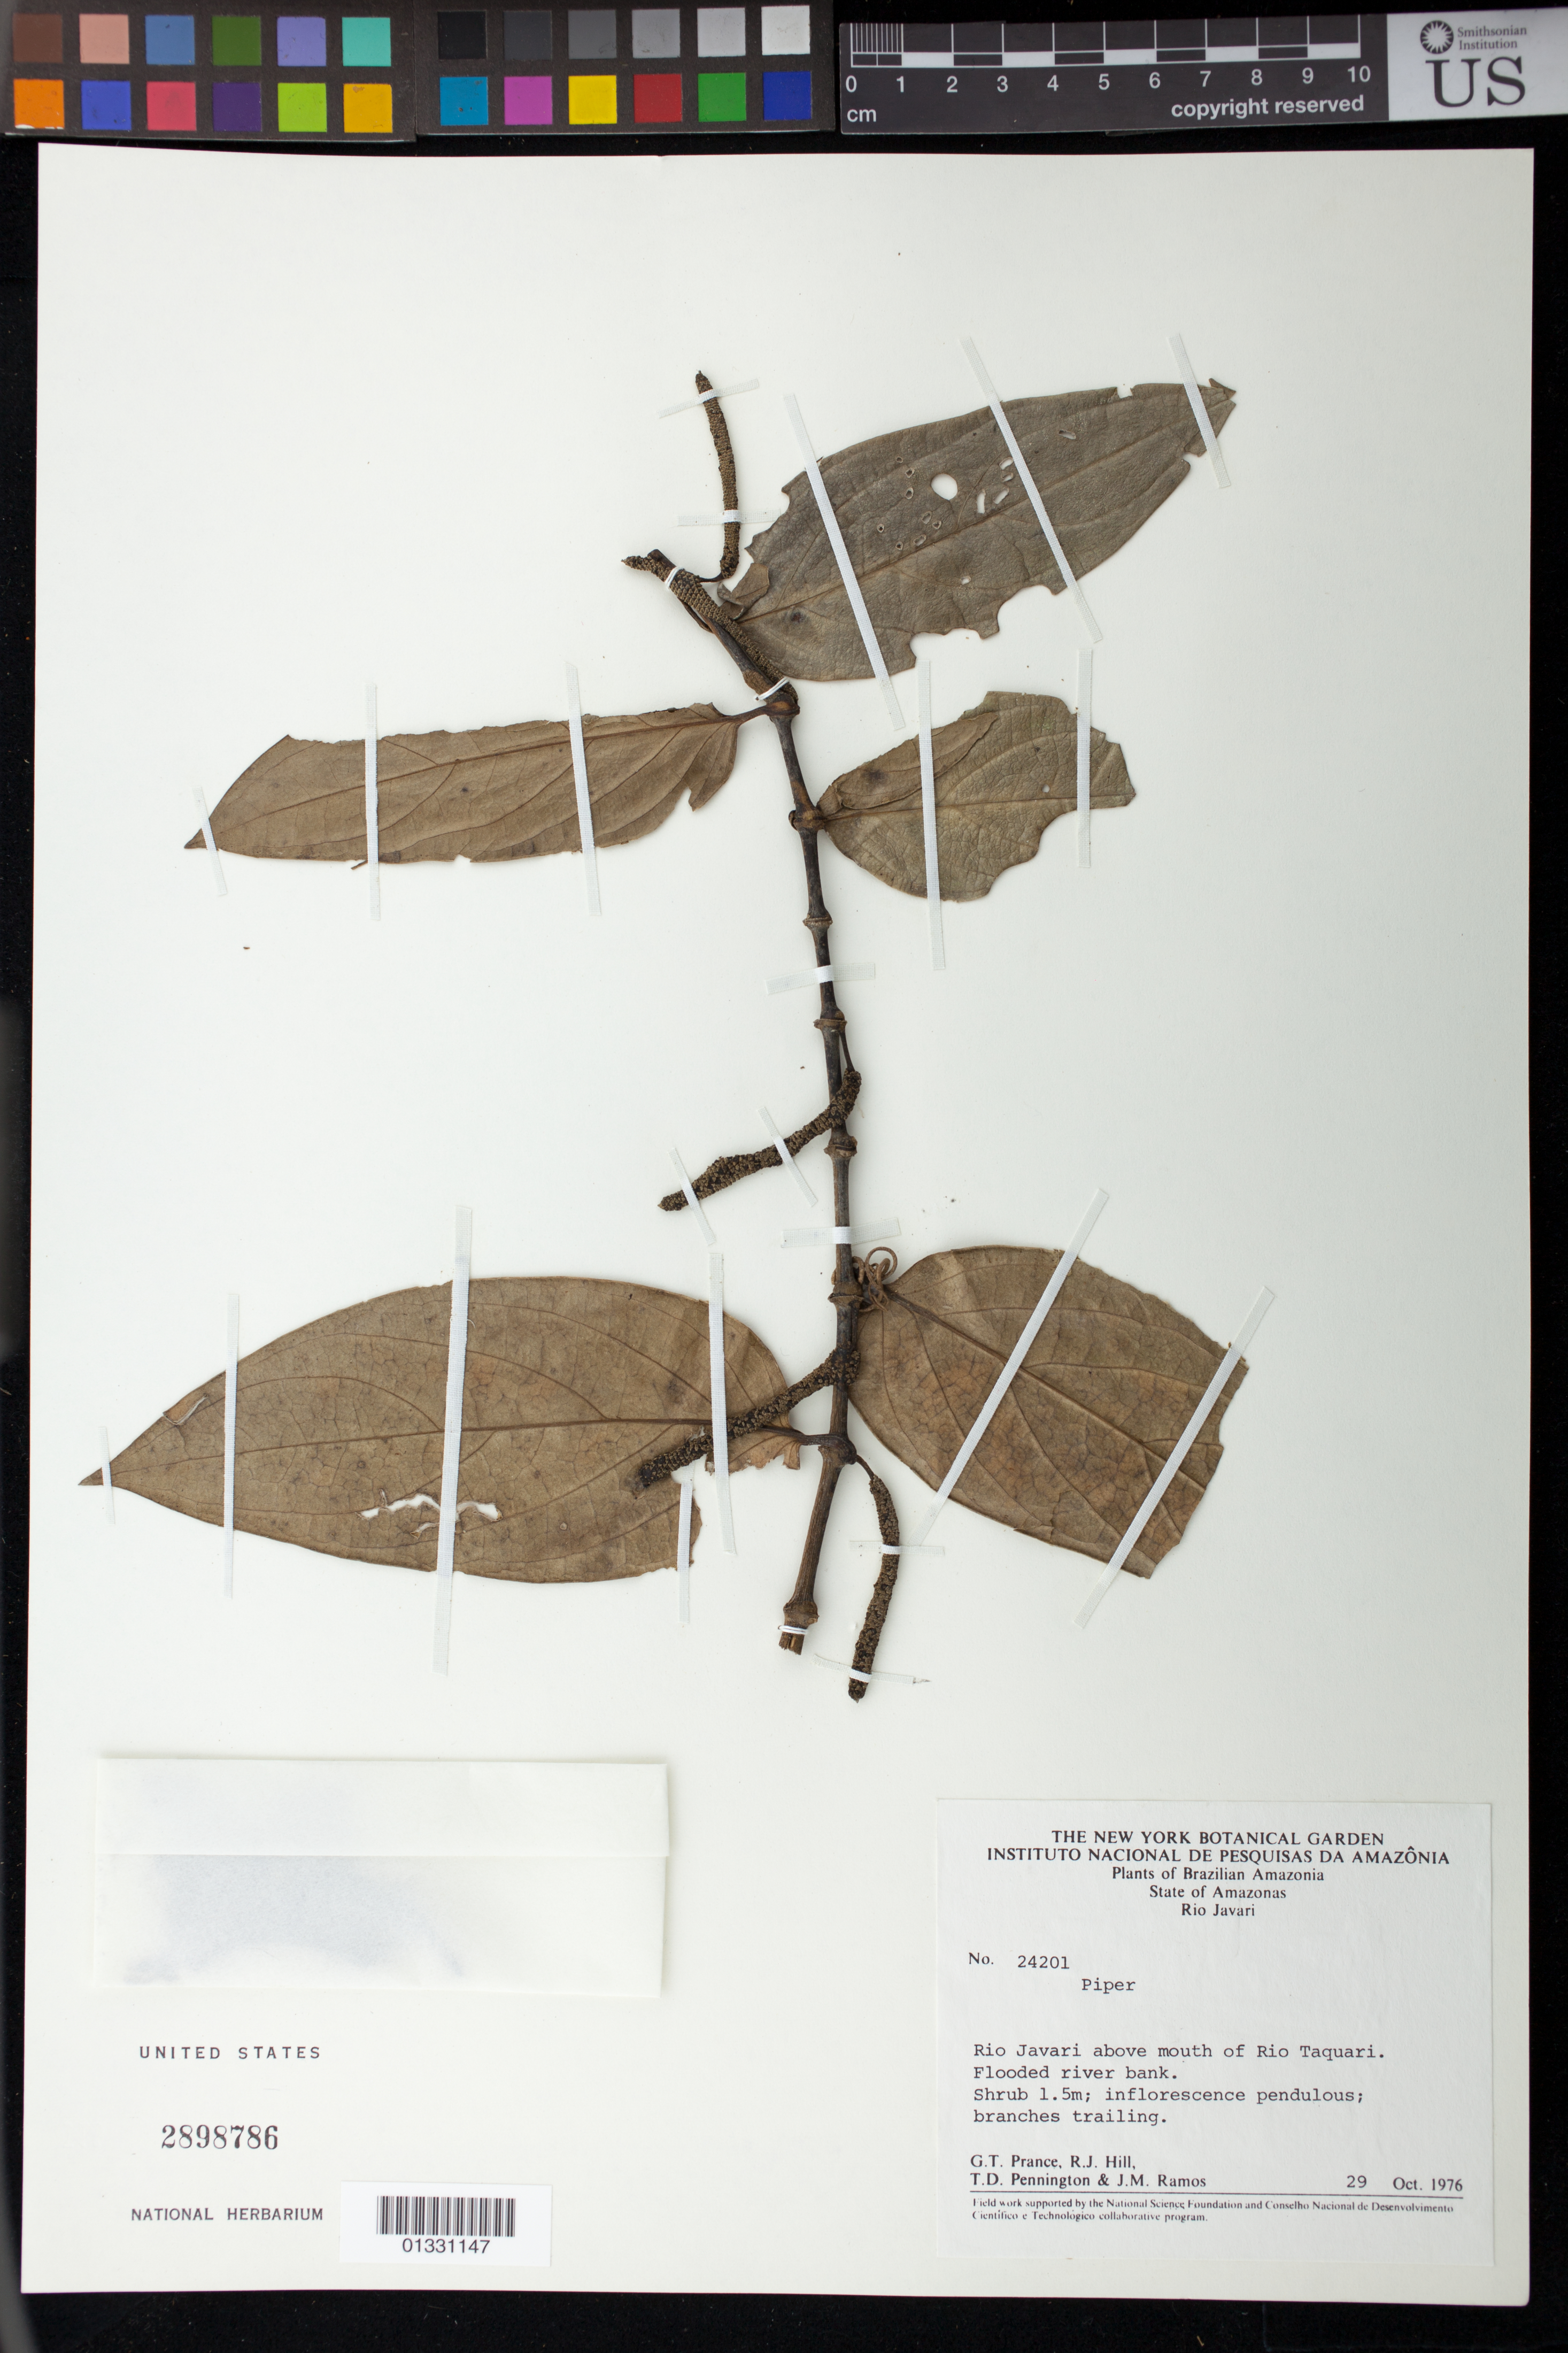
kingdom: Plantae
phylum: Tracheophyta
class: Magnoliopsida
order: Piperales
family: Piperaceae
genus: Piper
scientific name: Piper sp.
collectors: G. T. Prance, R. J. Hill, T. D. Pennington & J. M. Ramos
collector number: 24201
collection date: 1976-10-29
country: Brazil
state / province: Amazonas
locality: Rio Javari above mouth of Rio Taquari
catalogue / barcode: US 2898786